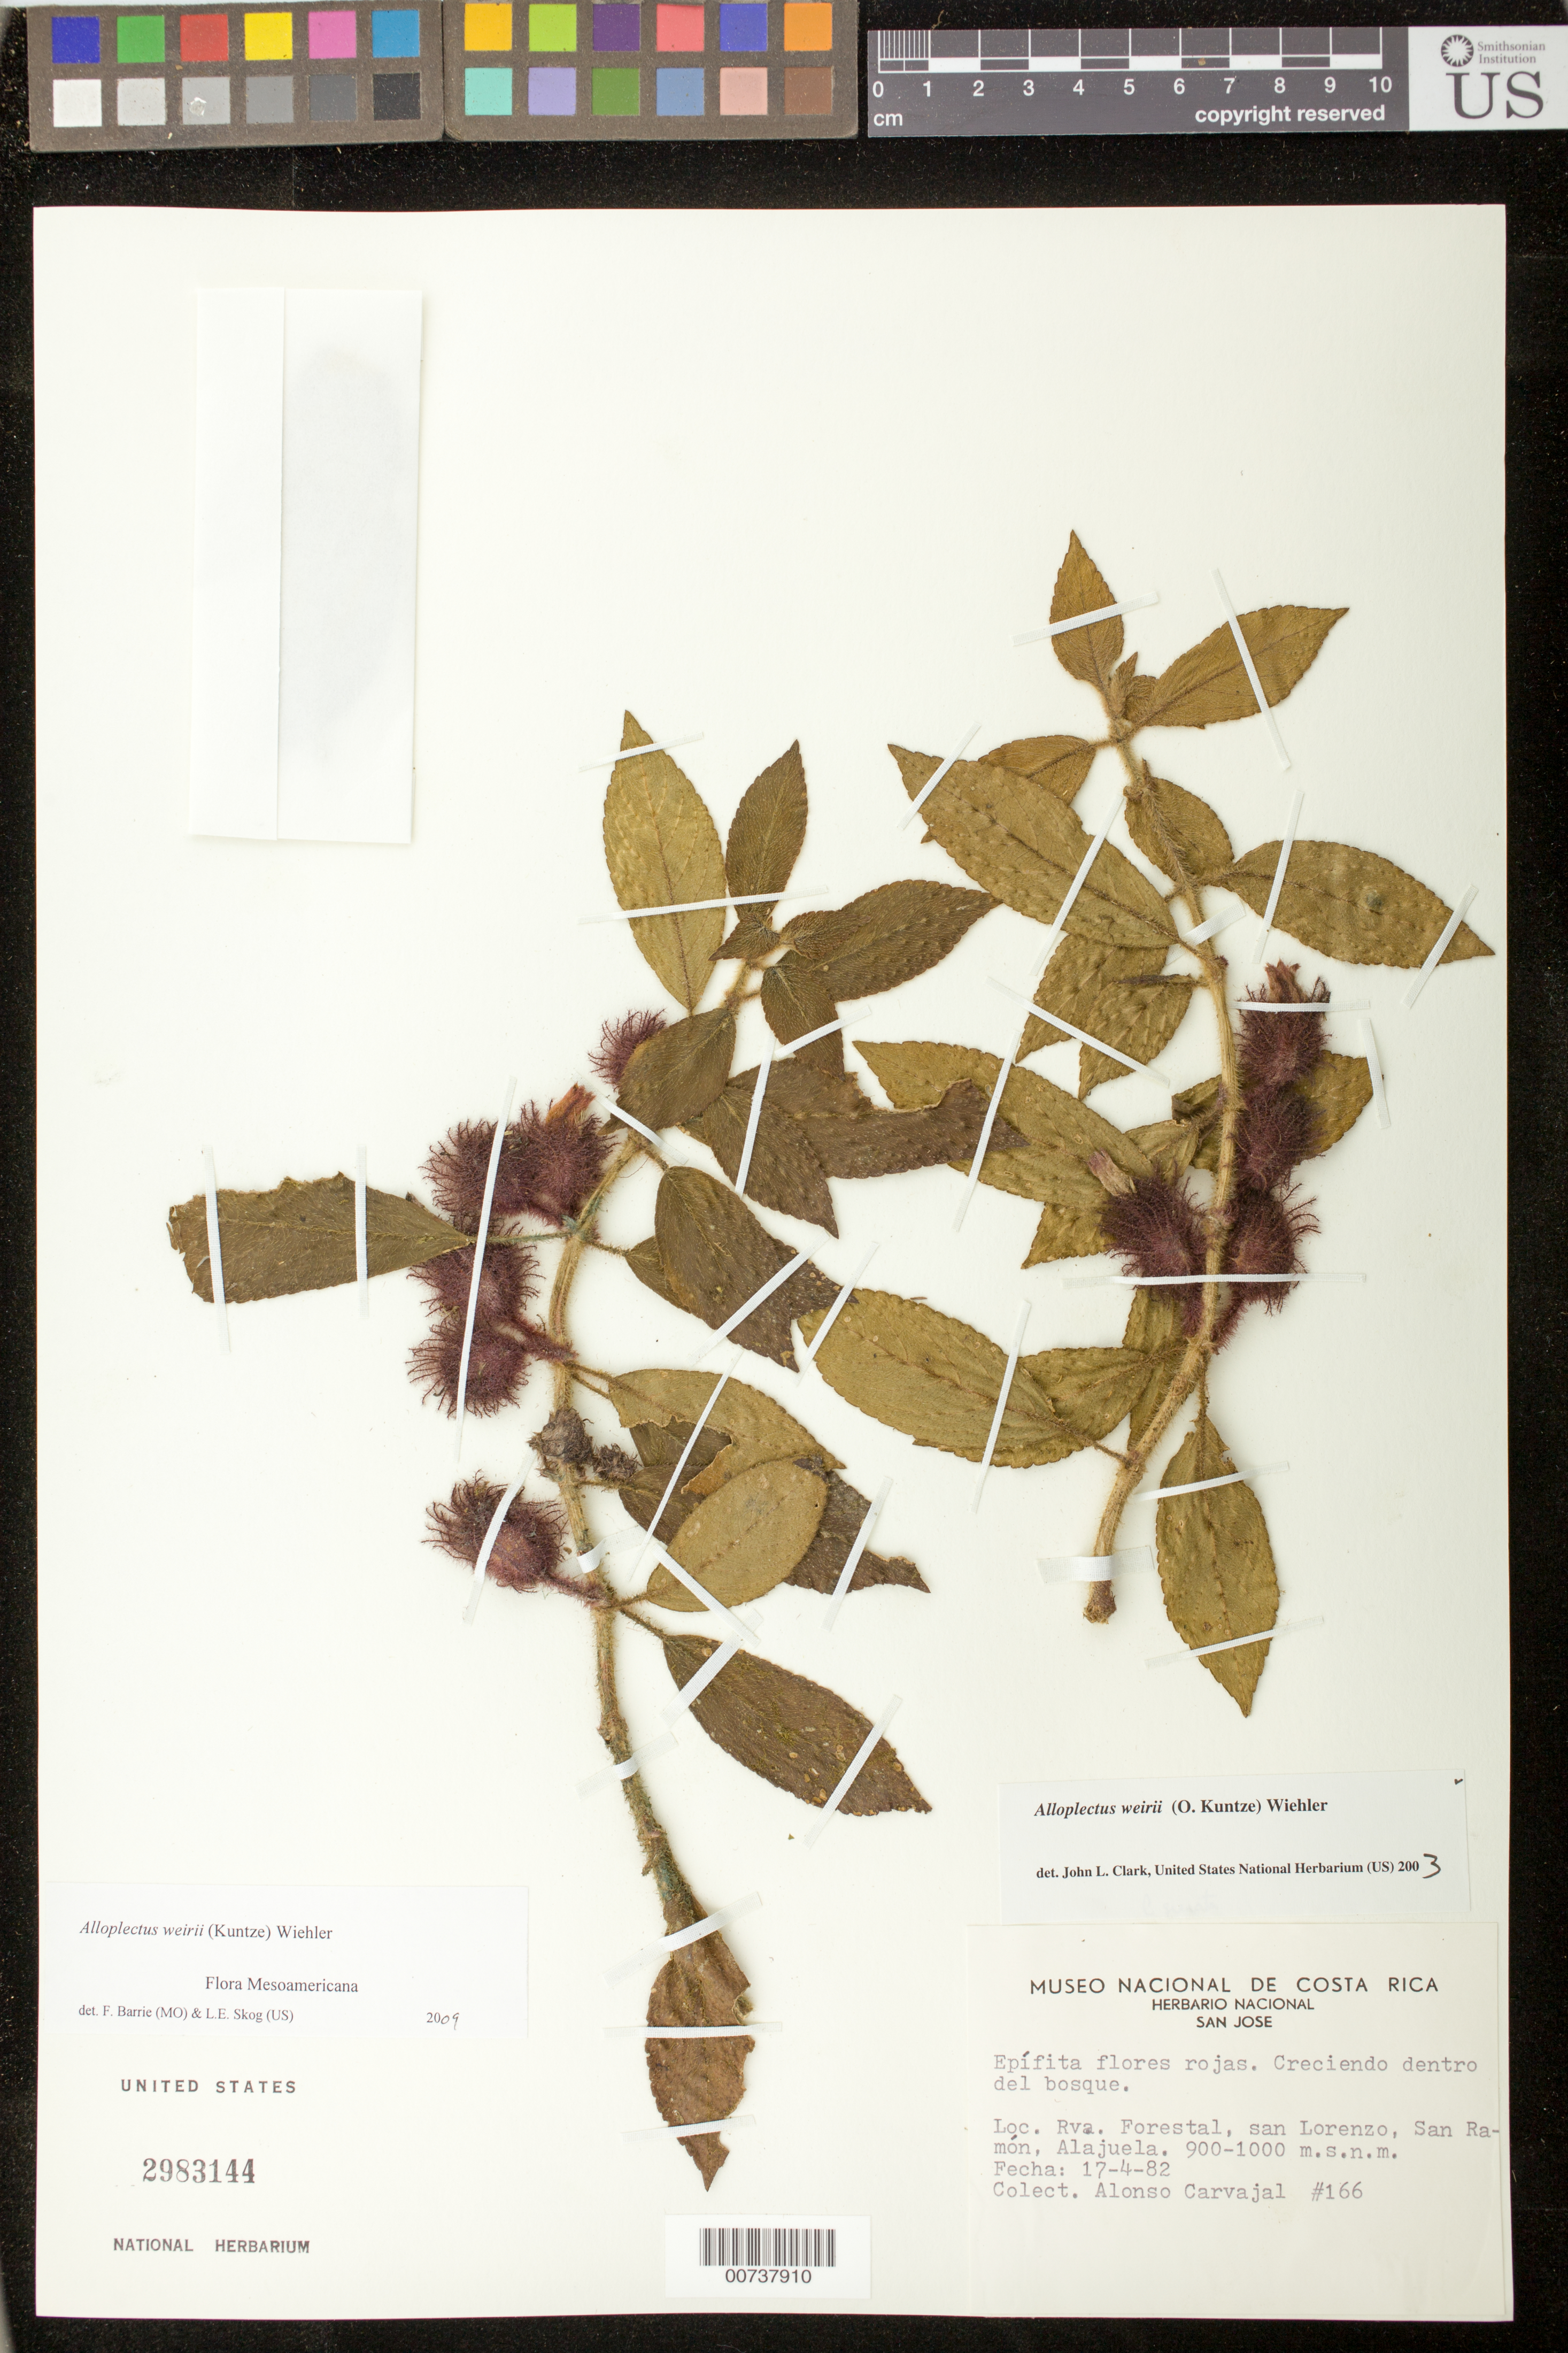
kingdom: Plantae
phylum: Tracheophyta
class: Magnoliopsida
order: Lamiales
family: Gesneriaceae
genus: Alloplectus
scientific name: Alloplectus weirii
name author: (Kuntze) Wiehler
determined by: Barrie, F. R.; Skog, Laurence E.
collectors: A. Carvajal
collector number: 166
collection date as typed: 17 Apr 1982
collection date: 1982-04-17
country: Costa Rica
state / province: Alajuela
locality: Reserva Forestal, San Lorenzo, San Ramón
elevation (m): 900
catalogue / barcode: US 2983144